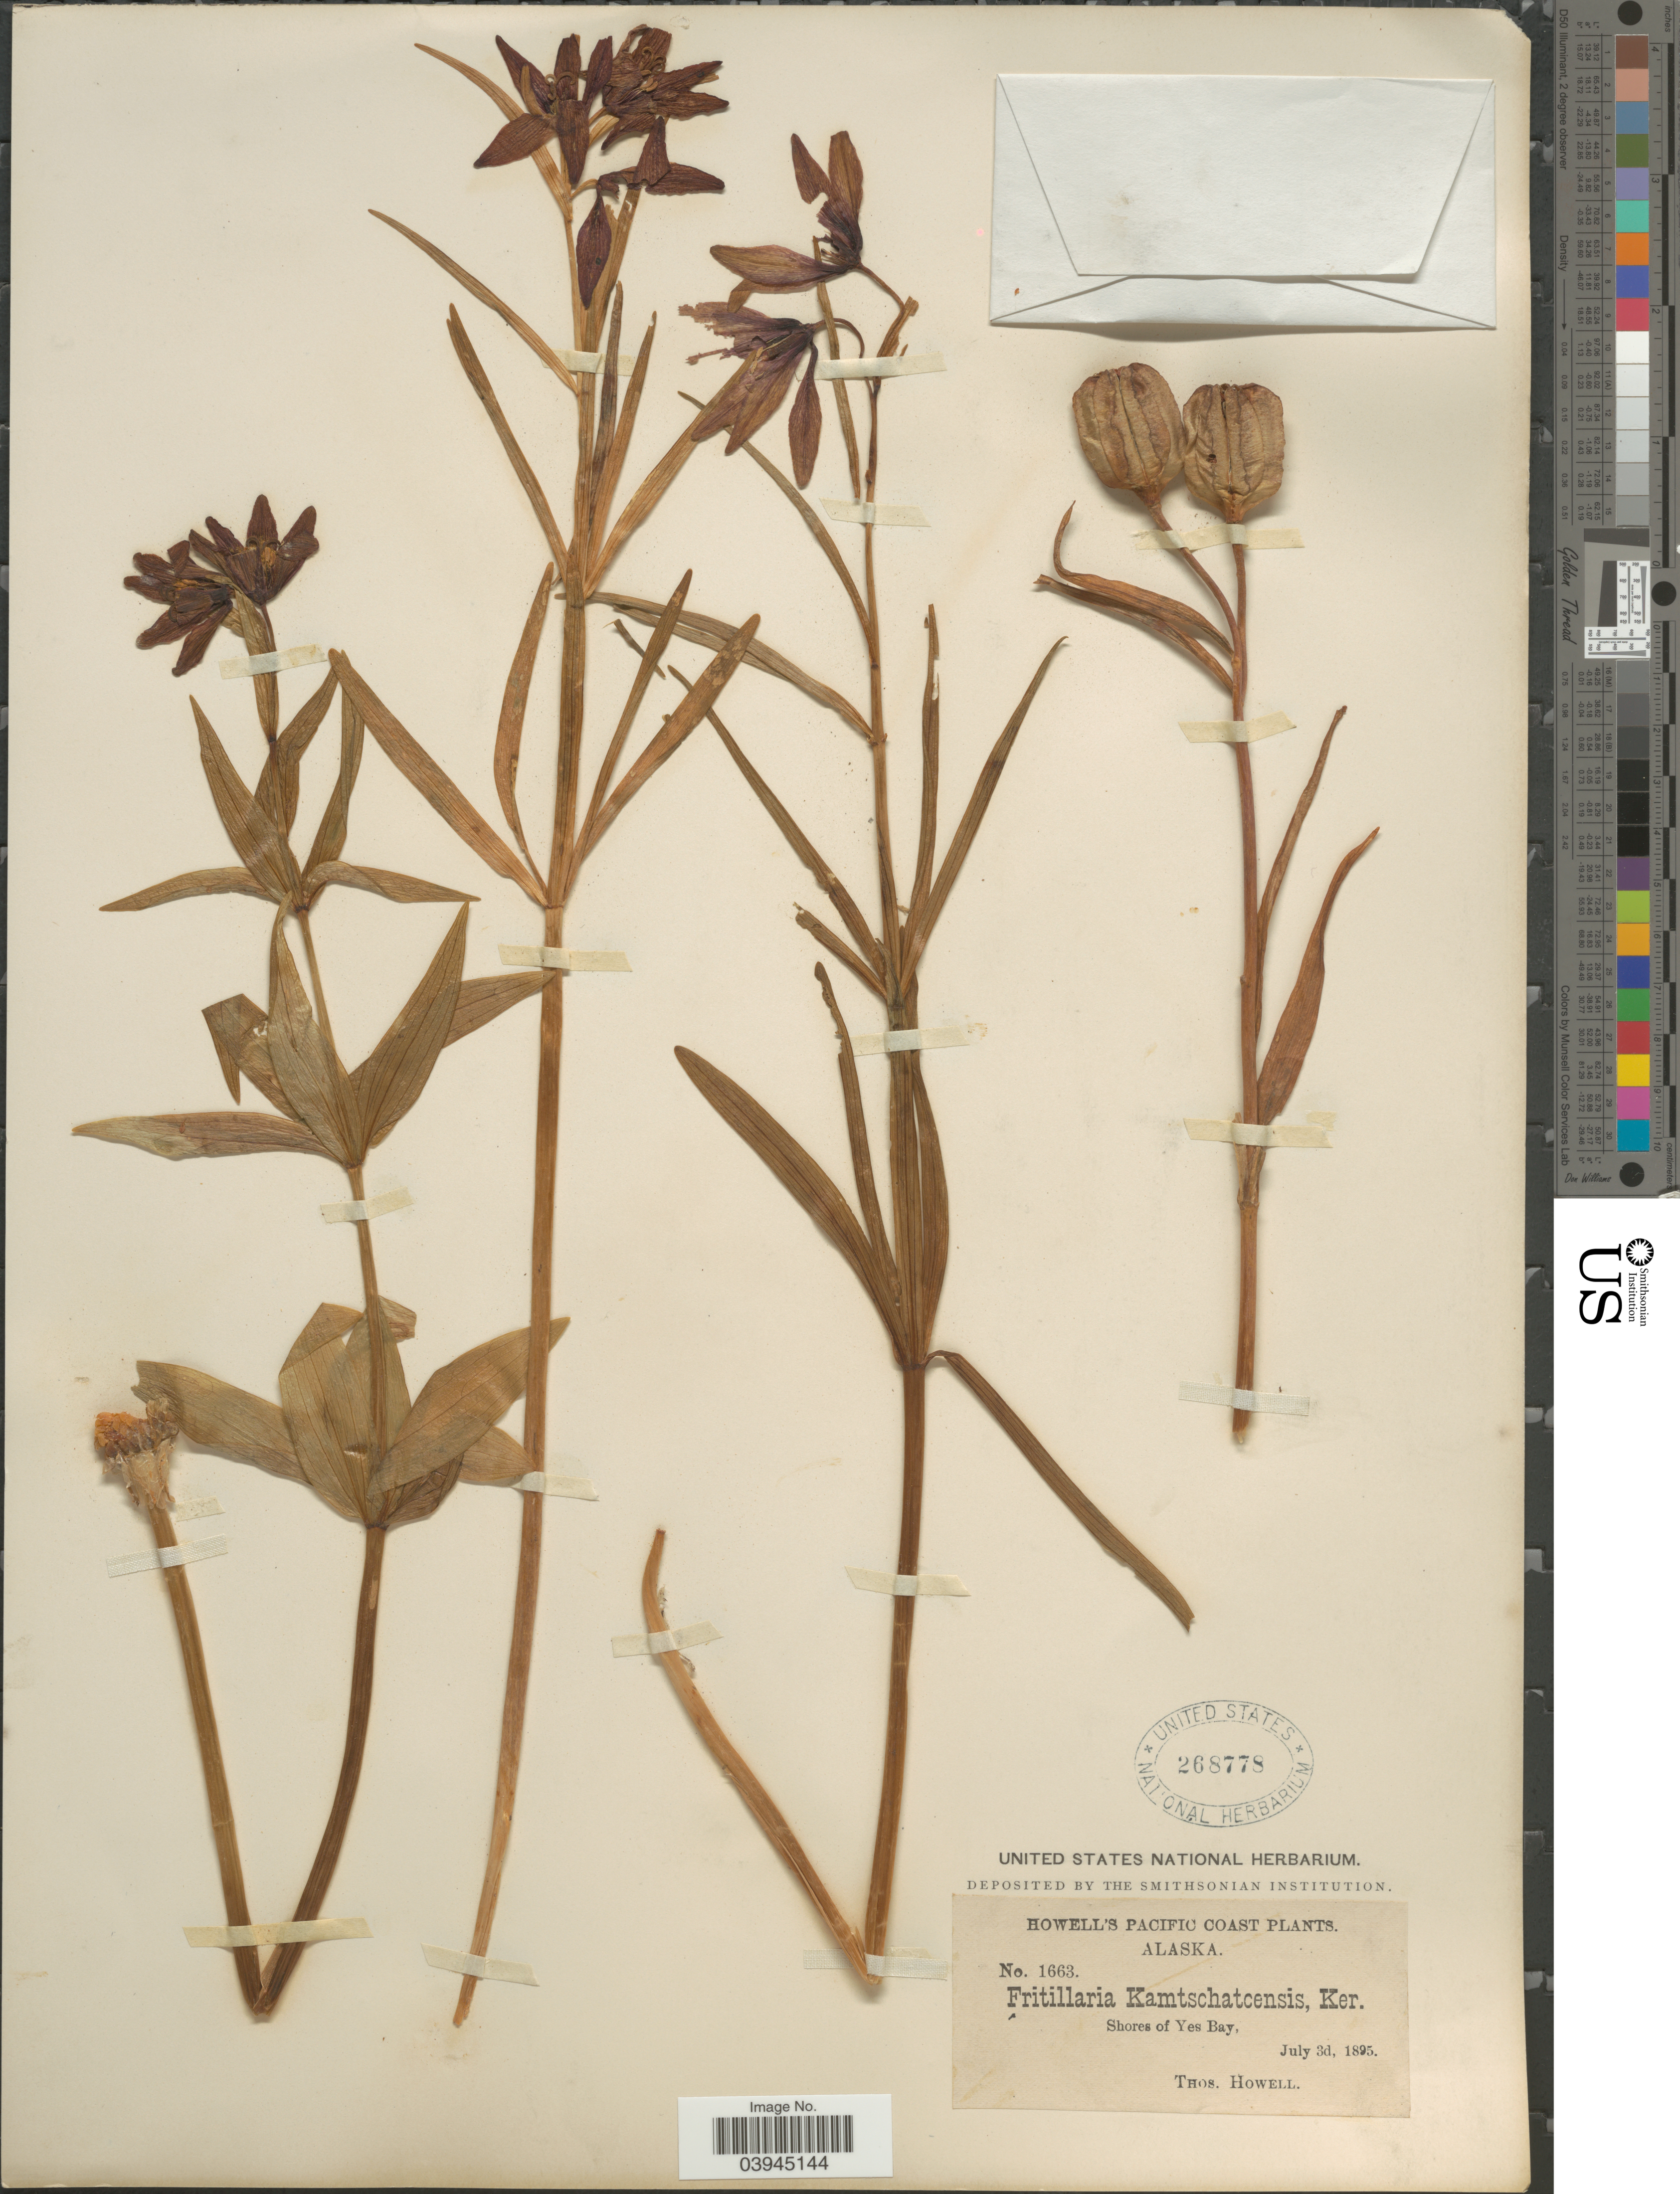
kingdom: Plantae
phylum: Tracheophyta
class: Liliopsida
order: Liliales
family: Liliaceae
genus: Fritillaria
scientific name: Fritillaria camschatcensis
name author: (L.) Ker Gawl.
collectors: T. Howell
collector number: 1663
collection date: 1895-07-03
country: United States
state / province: Alaska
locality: Pacific Coast. Shores of Yes Bay.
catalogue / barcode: US 268778